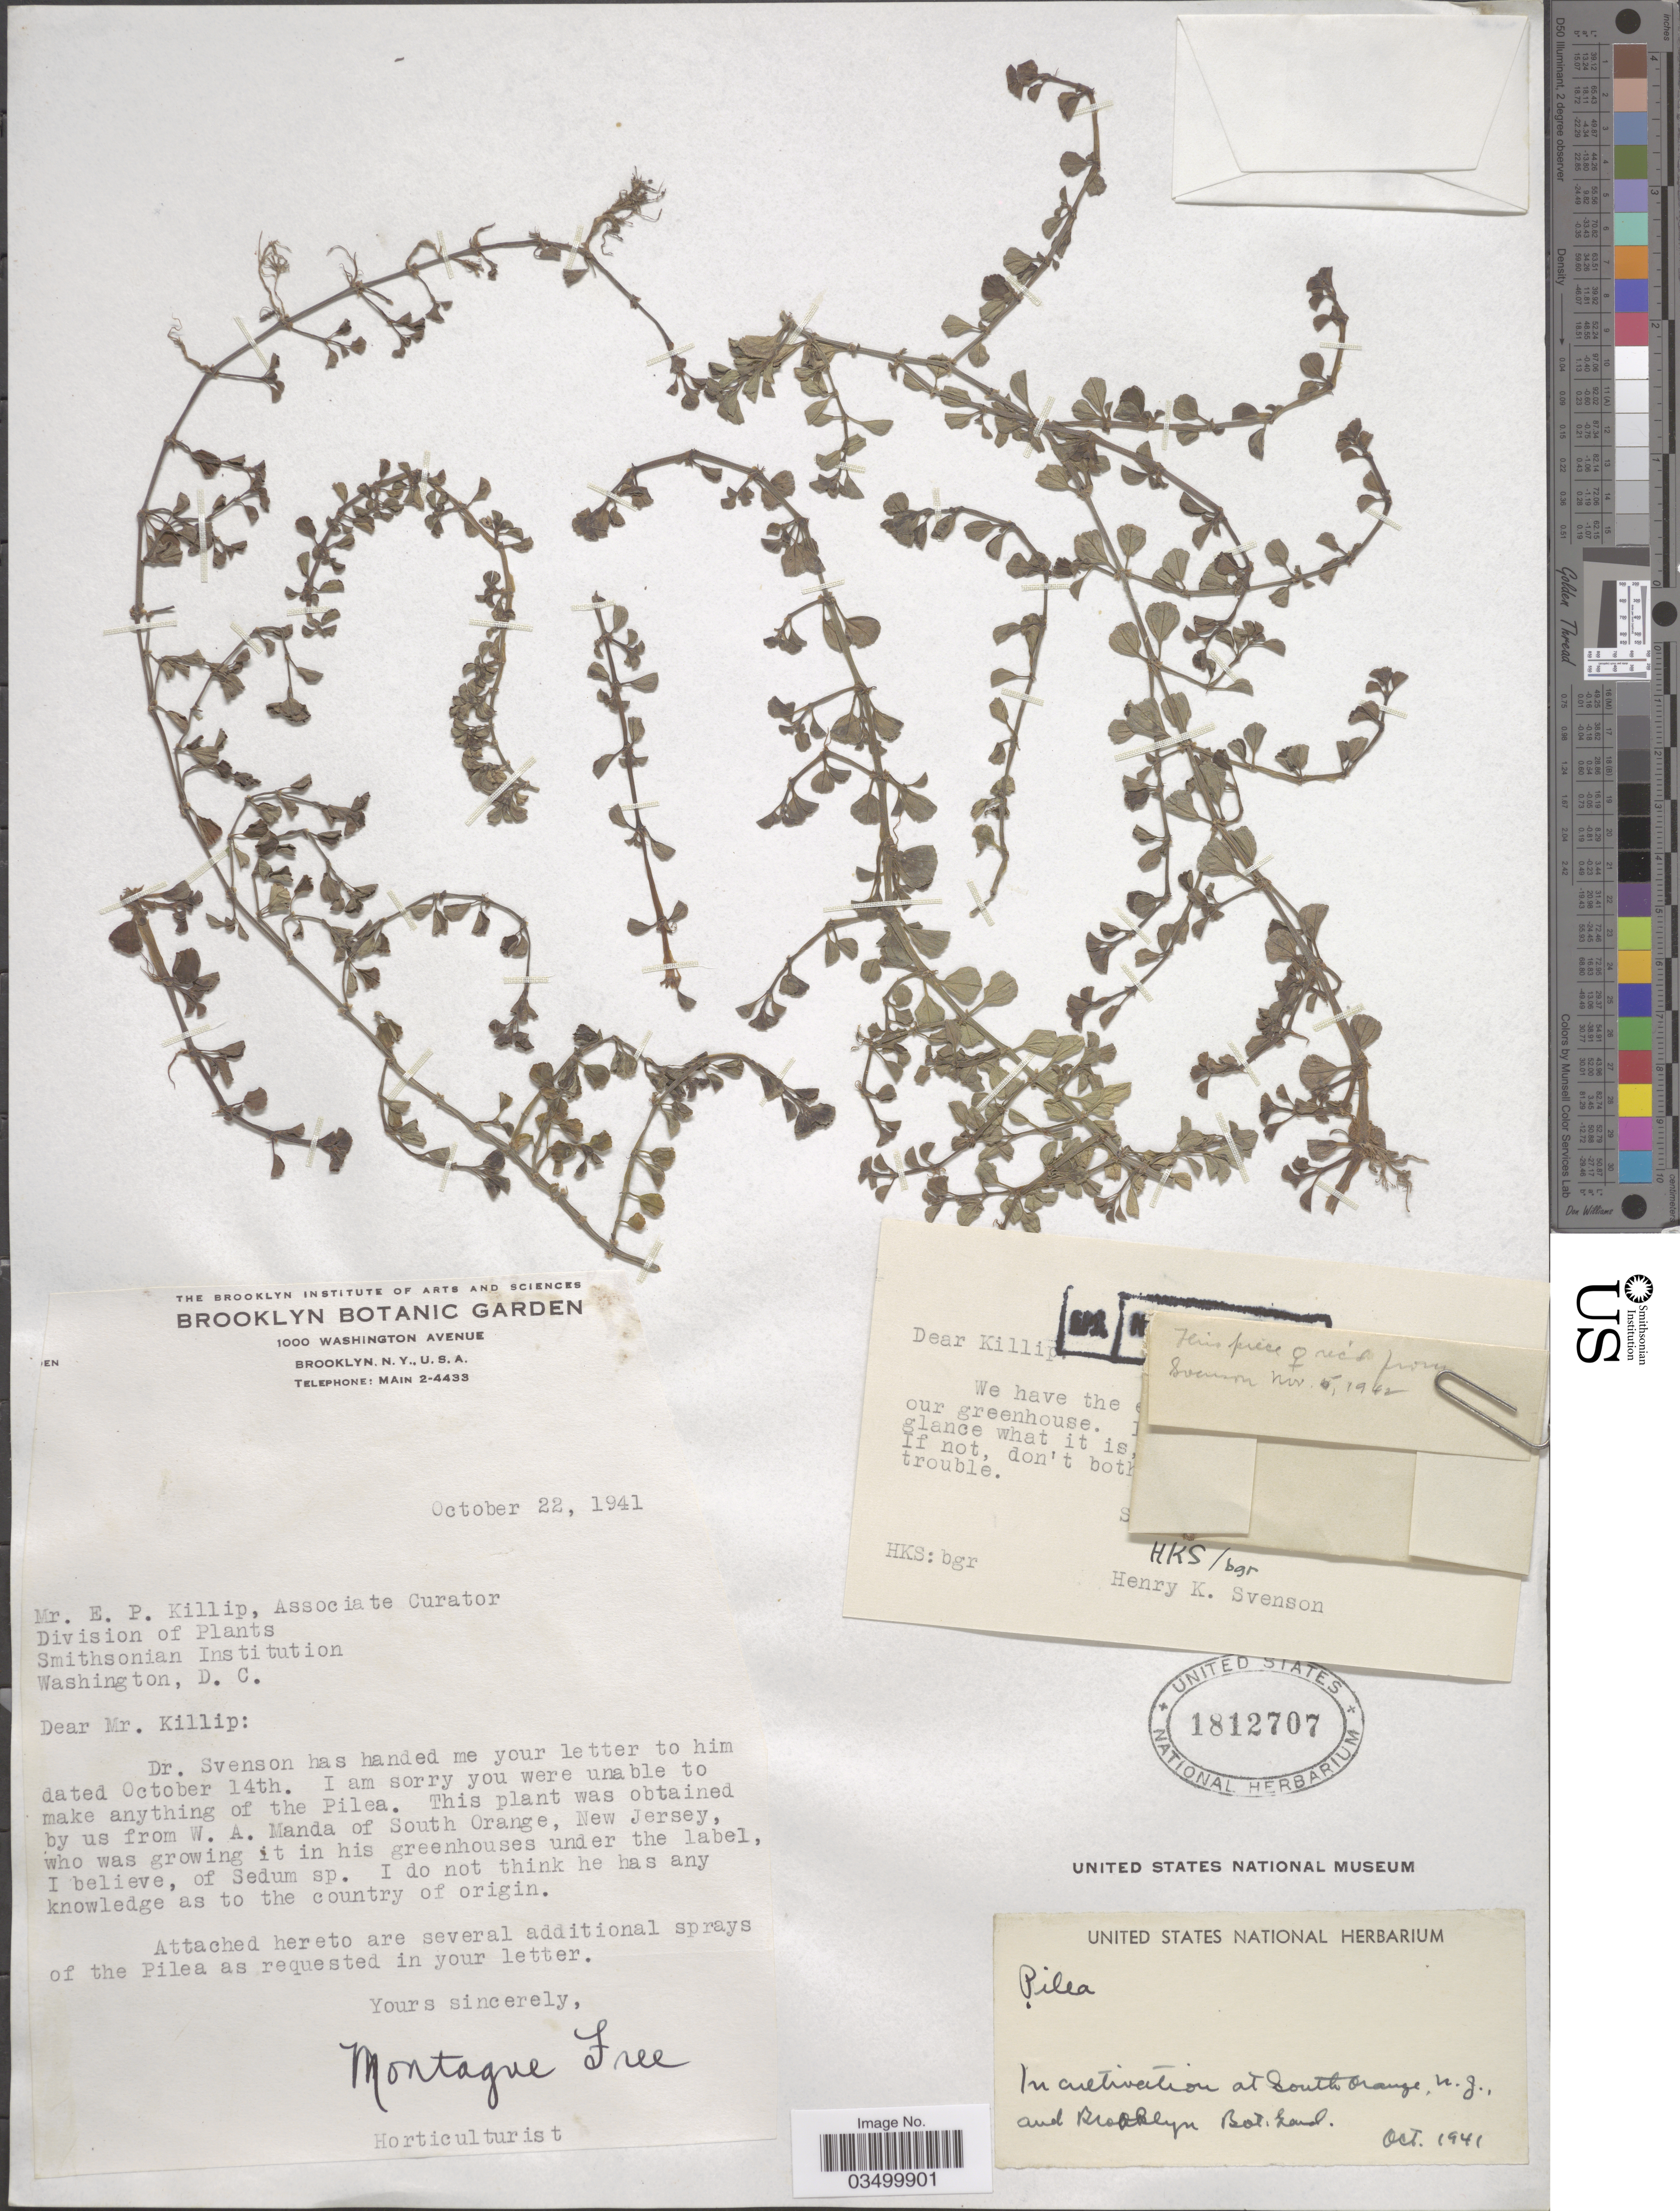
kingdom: Plantae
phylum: Tracheophyta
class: Magnoliopsida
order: Rosales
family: Urticaceae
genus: Pilea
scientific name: Pilea sp.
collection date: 1941-10-22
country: United States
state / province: New Jersey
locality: At South Orange and Brooklyn Bot. Gard.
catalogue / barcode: US 1812707